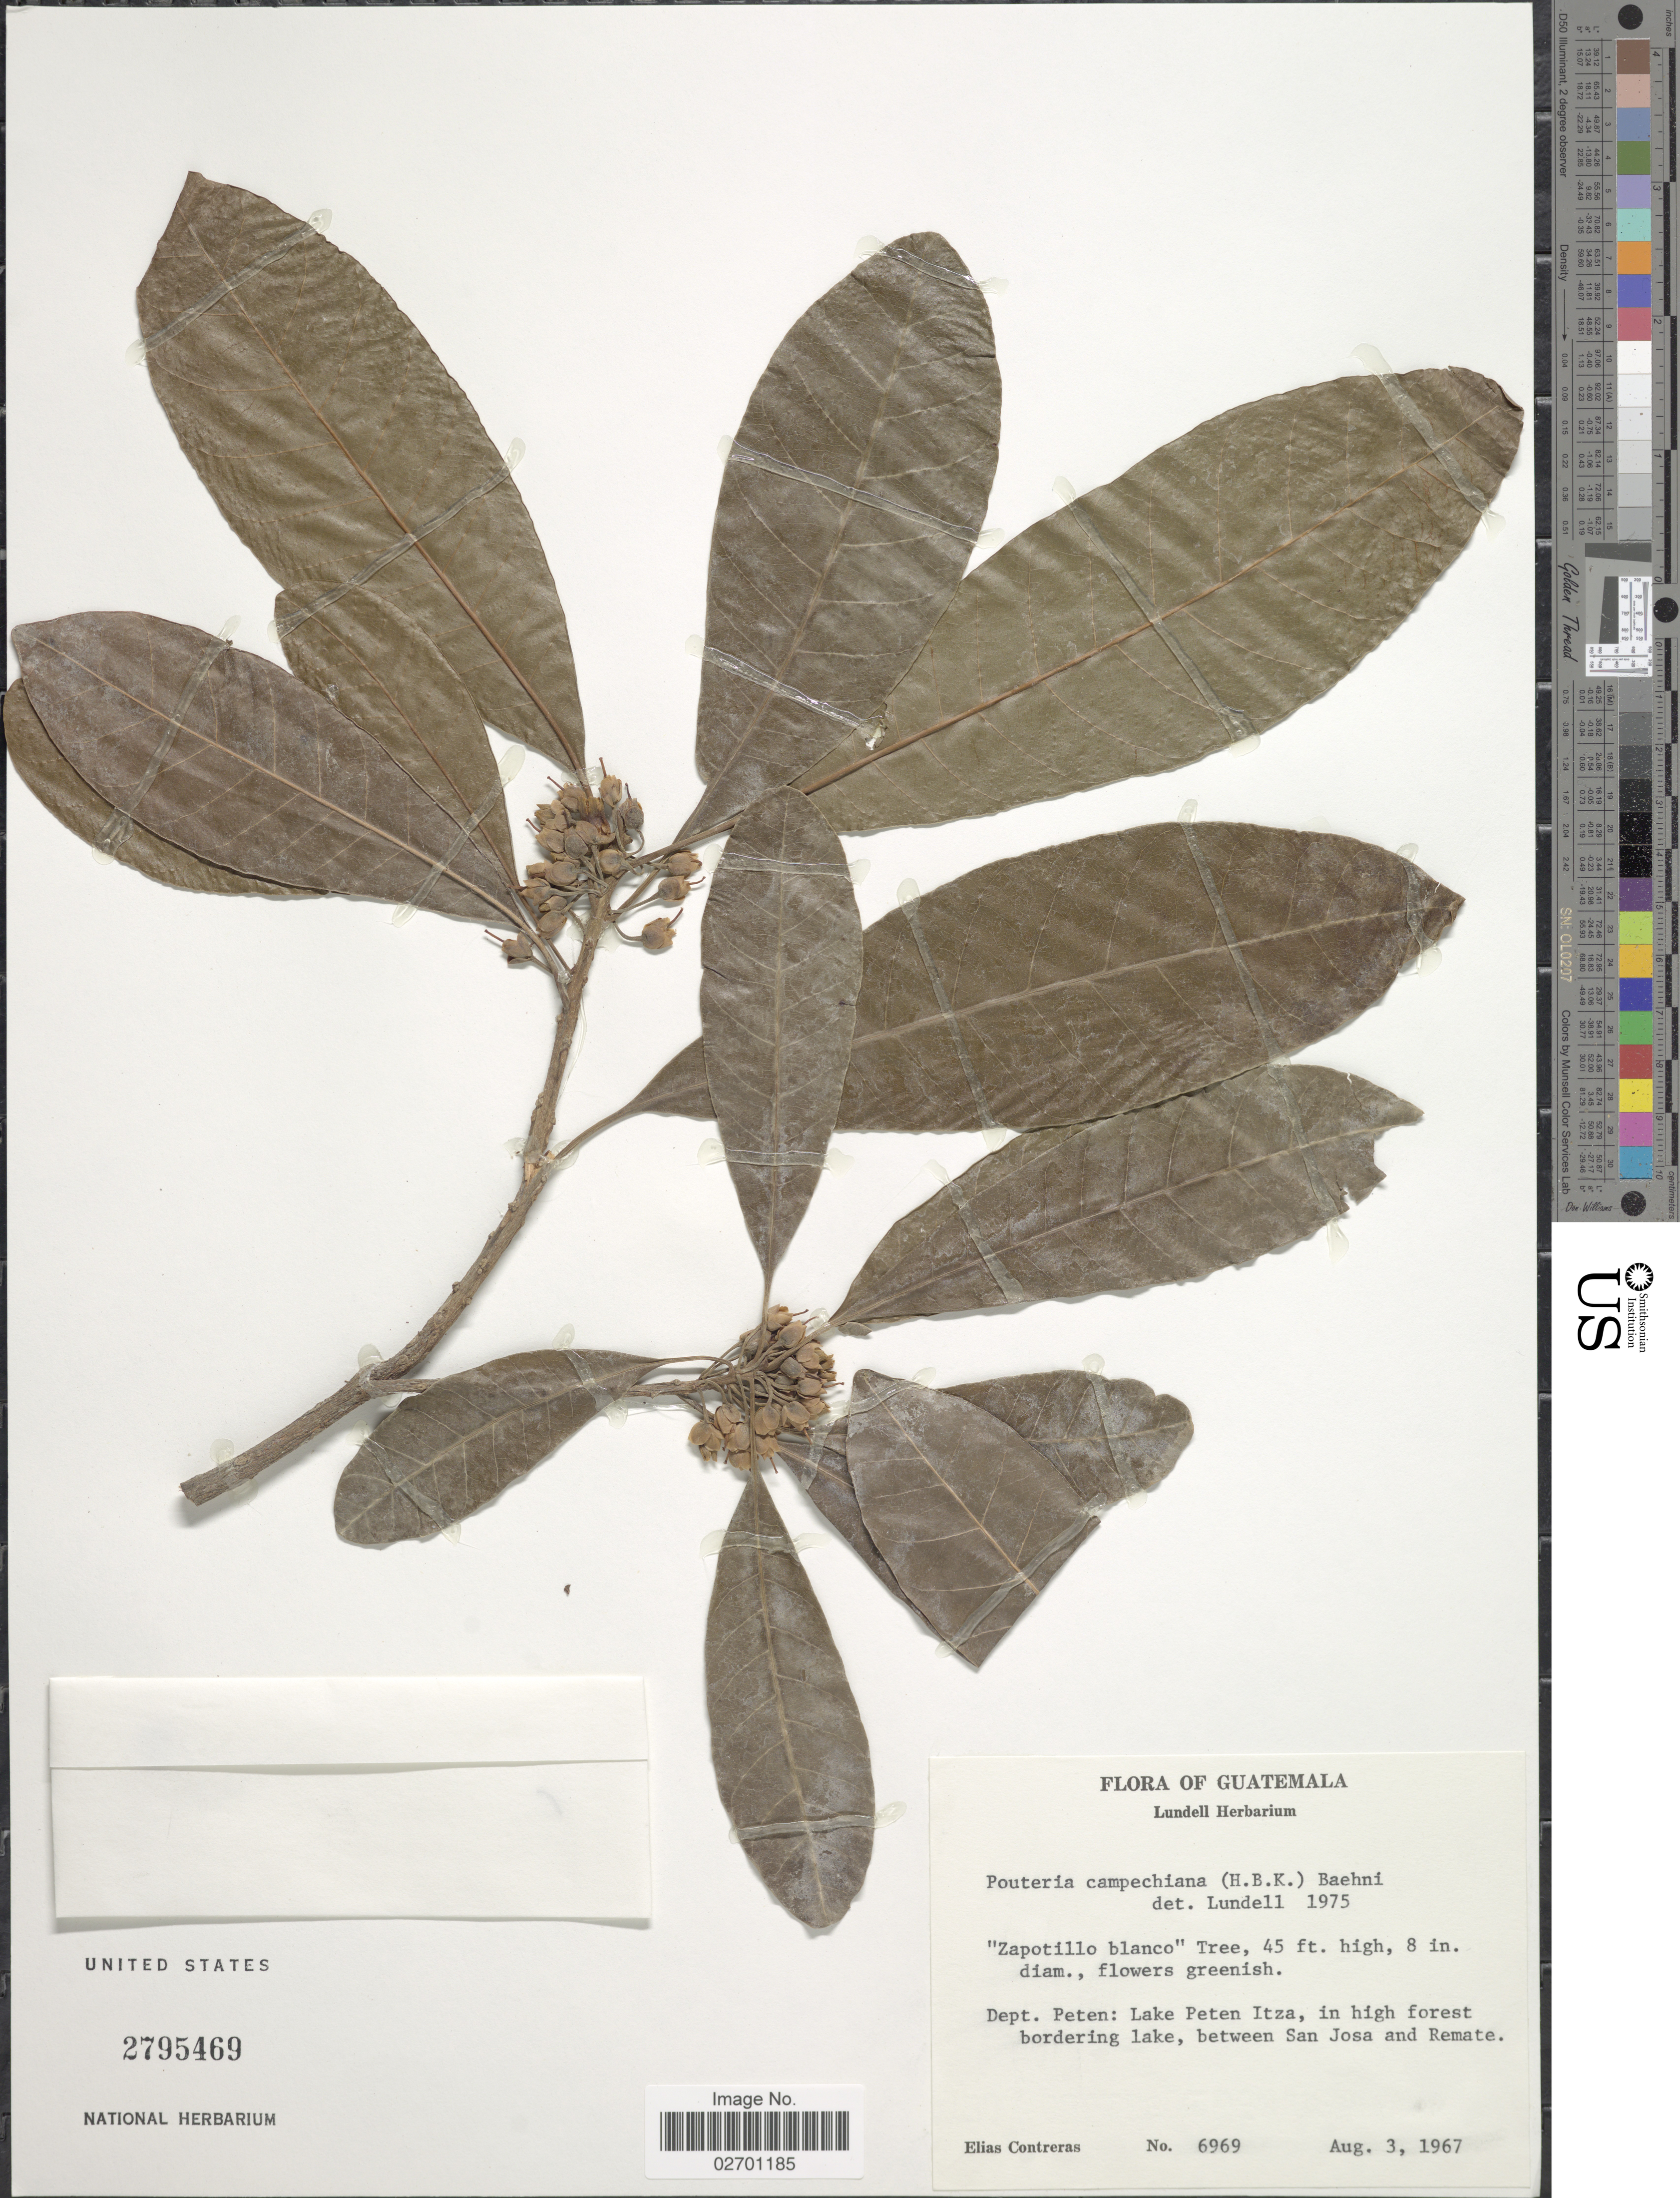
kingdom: Plantae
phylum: Tracheophyta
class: Magnoliopsida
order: Ericales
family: Sapotaceae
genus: Pouteria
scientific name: Pouteria campechiana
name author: (Kunth) Baehni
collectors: E. Contreras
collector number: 6969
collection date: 1967-08-03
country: Guatemala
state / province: El Petén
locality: Lake Peten Itza, in high forest bordering lake, between San Jose and Remate.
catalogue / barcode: US 2795469